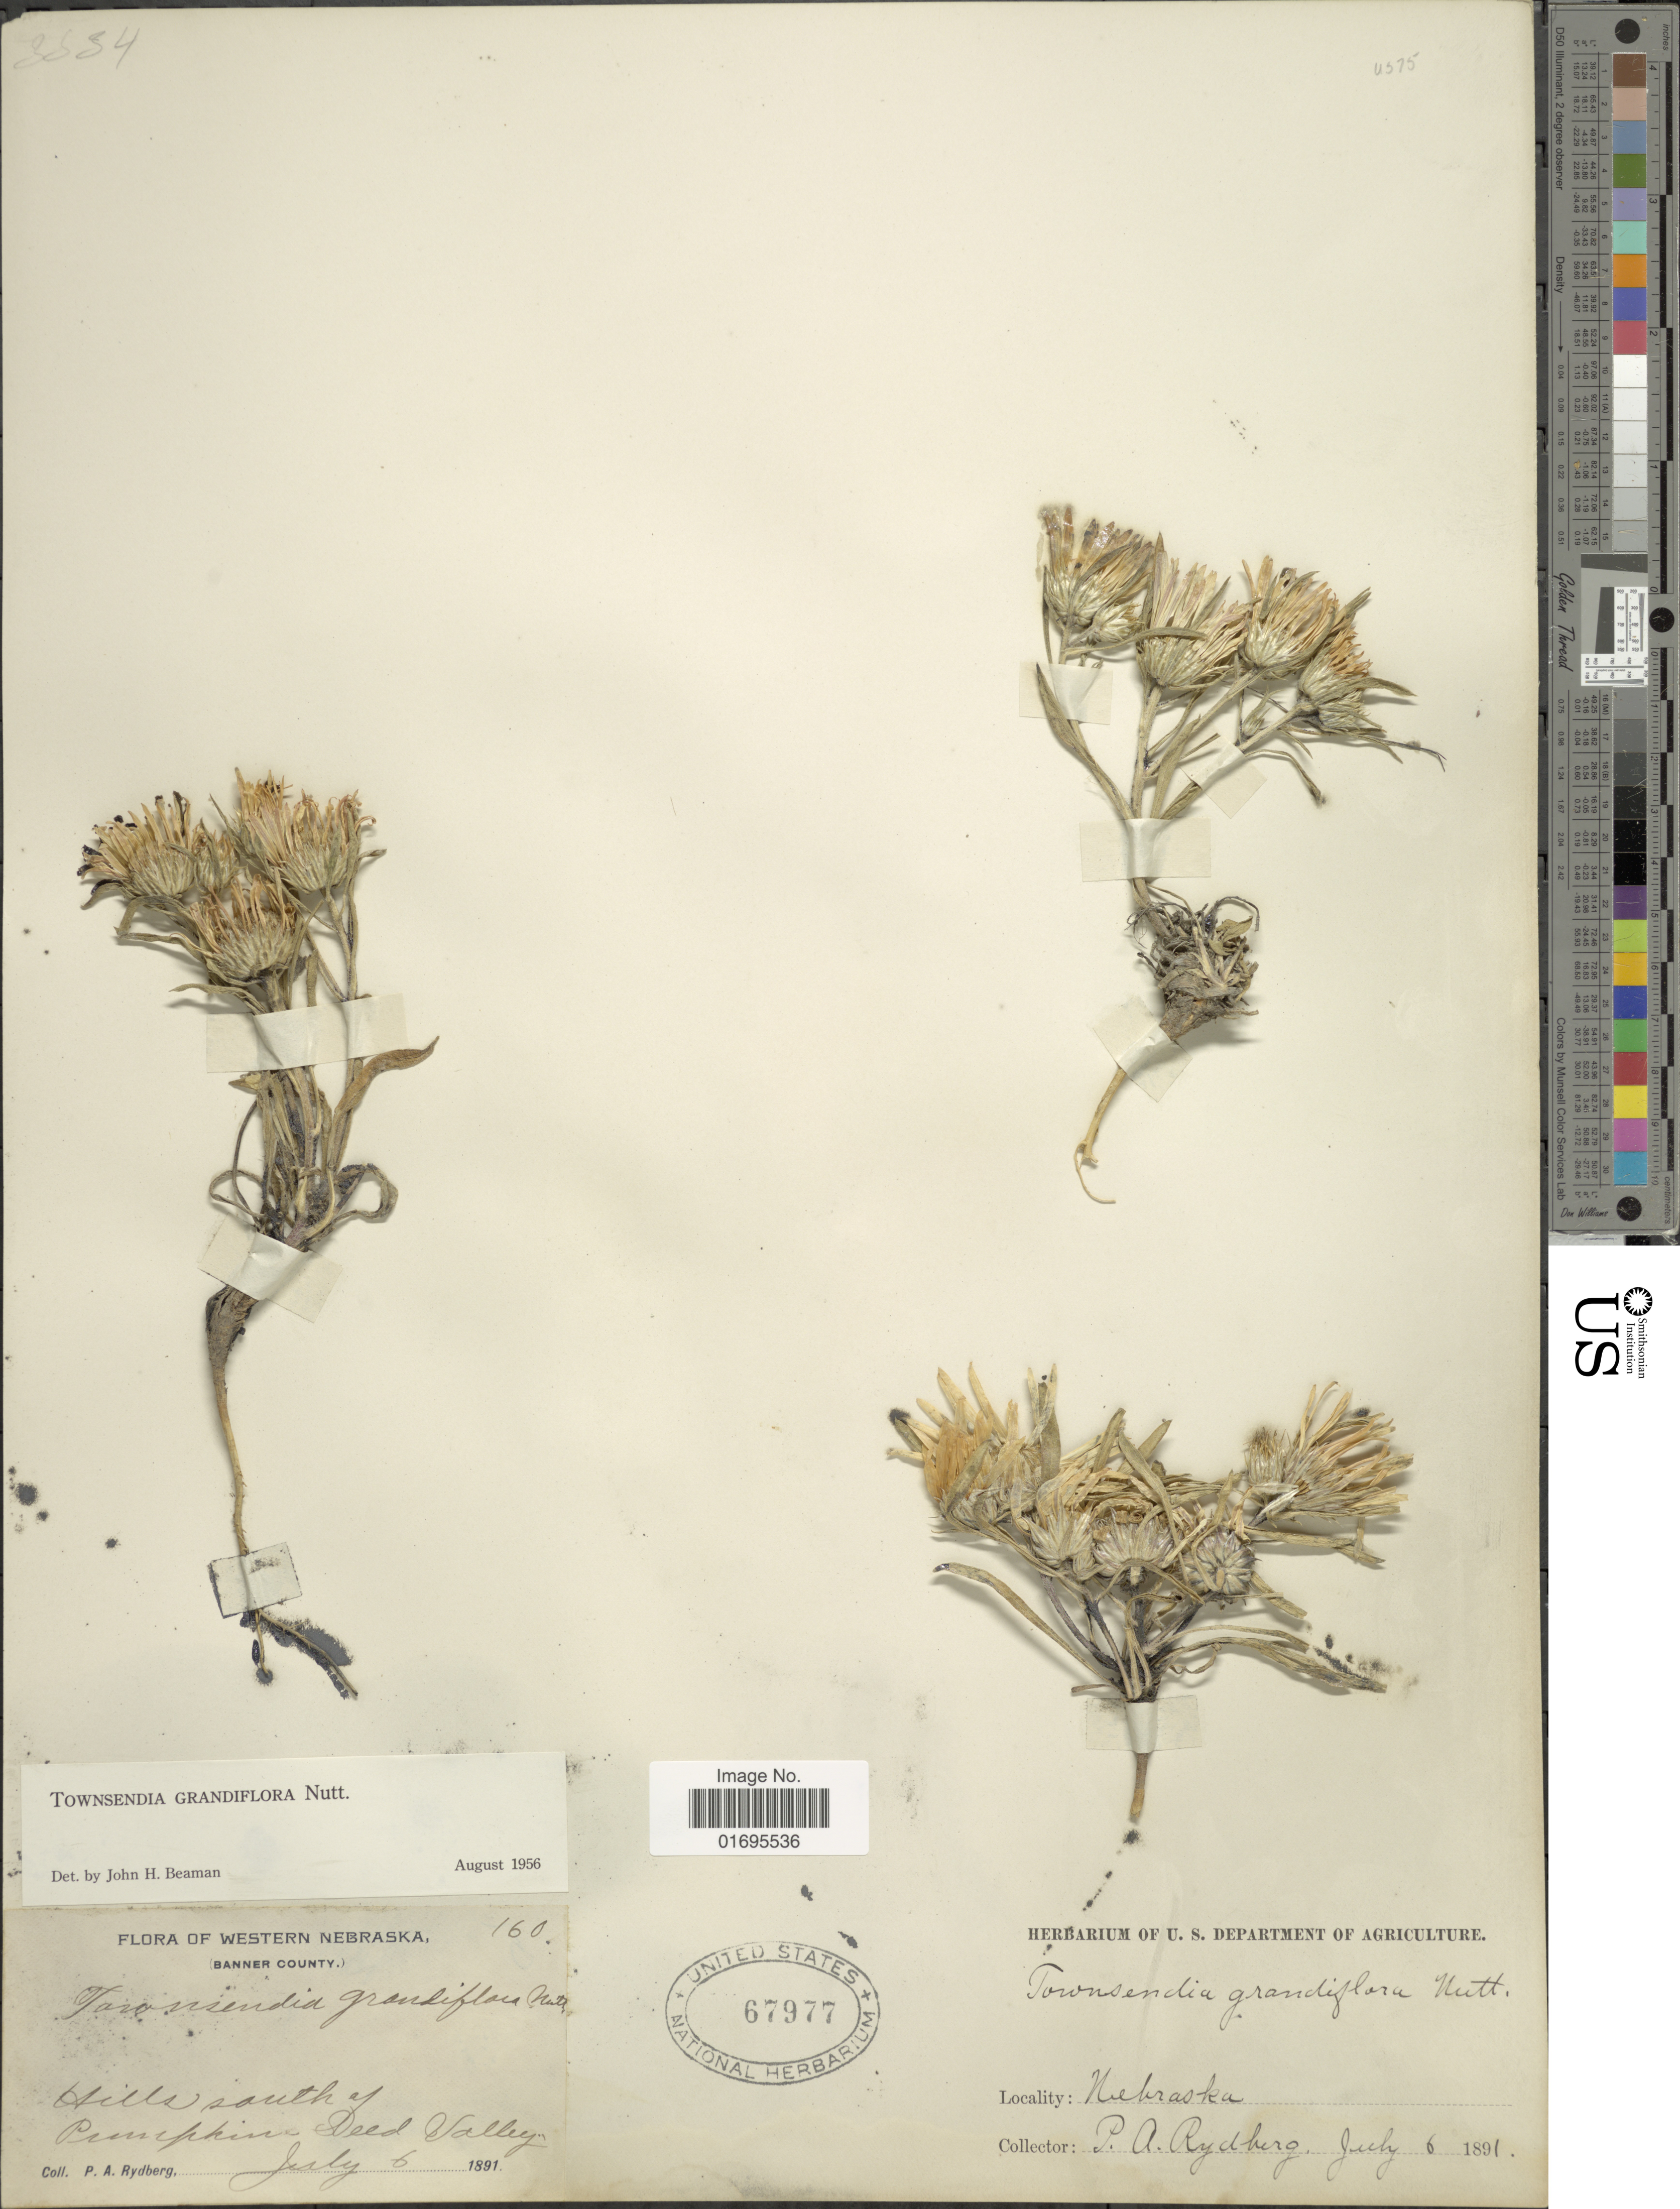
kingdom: Plantae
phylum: Tracheophyta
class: Magnoliopsida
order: Asterales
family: Asteraceae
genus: Townsendia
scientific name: Townsendia grandiflora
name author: Nutt.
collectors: P. A. Rydberg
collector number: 160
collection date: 1891-07-06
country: United States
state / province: Nebraska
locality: Western Nebraska (Banner County), Hills south of Pumpkin Seed Valley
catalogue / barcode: US 67977